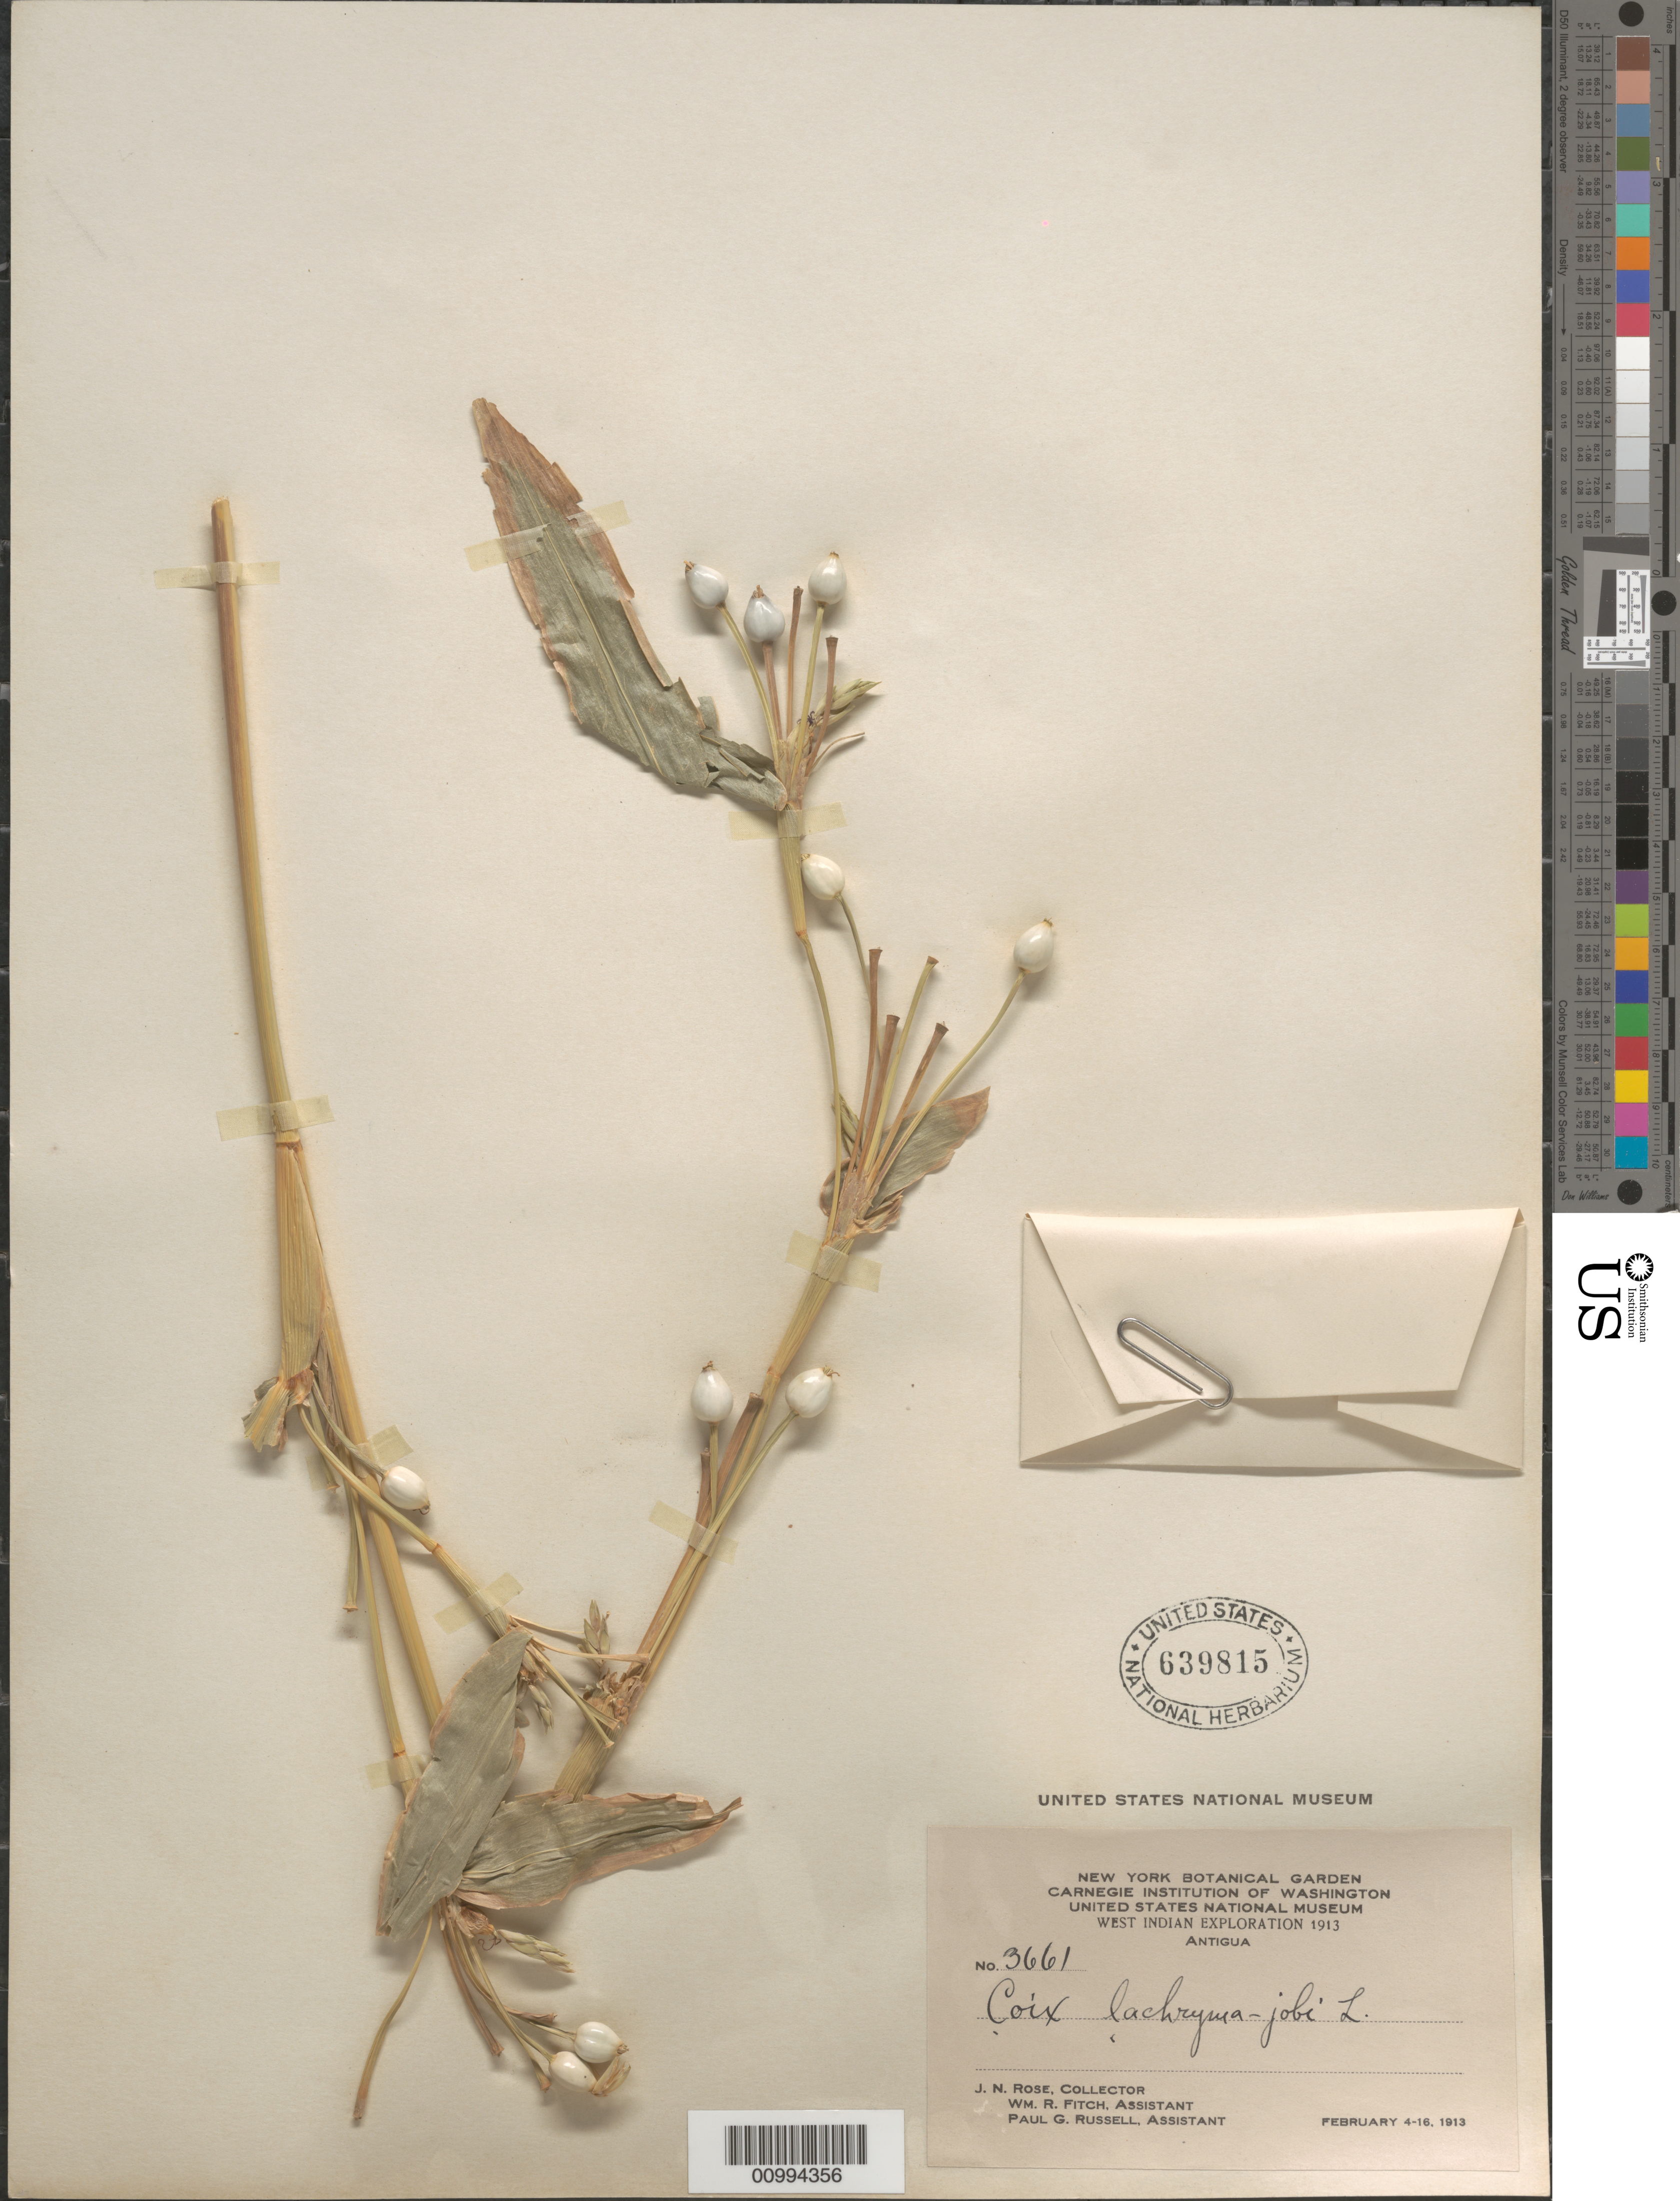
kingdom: Plantae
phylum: Tracheophyta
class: Liliopsida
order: Poales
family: Poaceae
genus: Coix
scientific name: Coix lacryma-jobi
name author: L.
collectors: J. N. Rose, W. R. Fitch & P. G. Russell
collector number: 3661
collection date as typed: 04 Feb 1913 or 16 Feb 1913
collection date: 1913-02-04 or 1913-02-16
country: Antigua and Barbuda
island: Antigua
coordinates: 0 N, 0 E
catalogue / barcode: US 639815